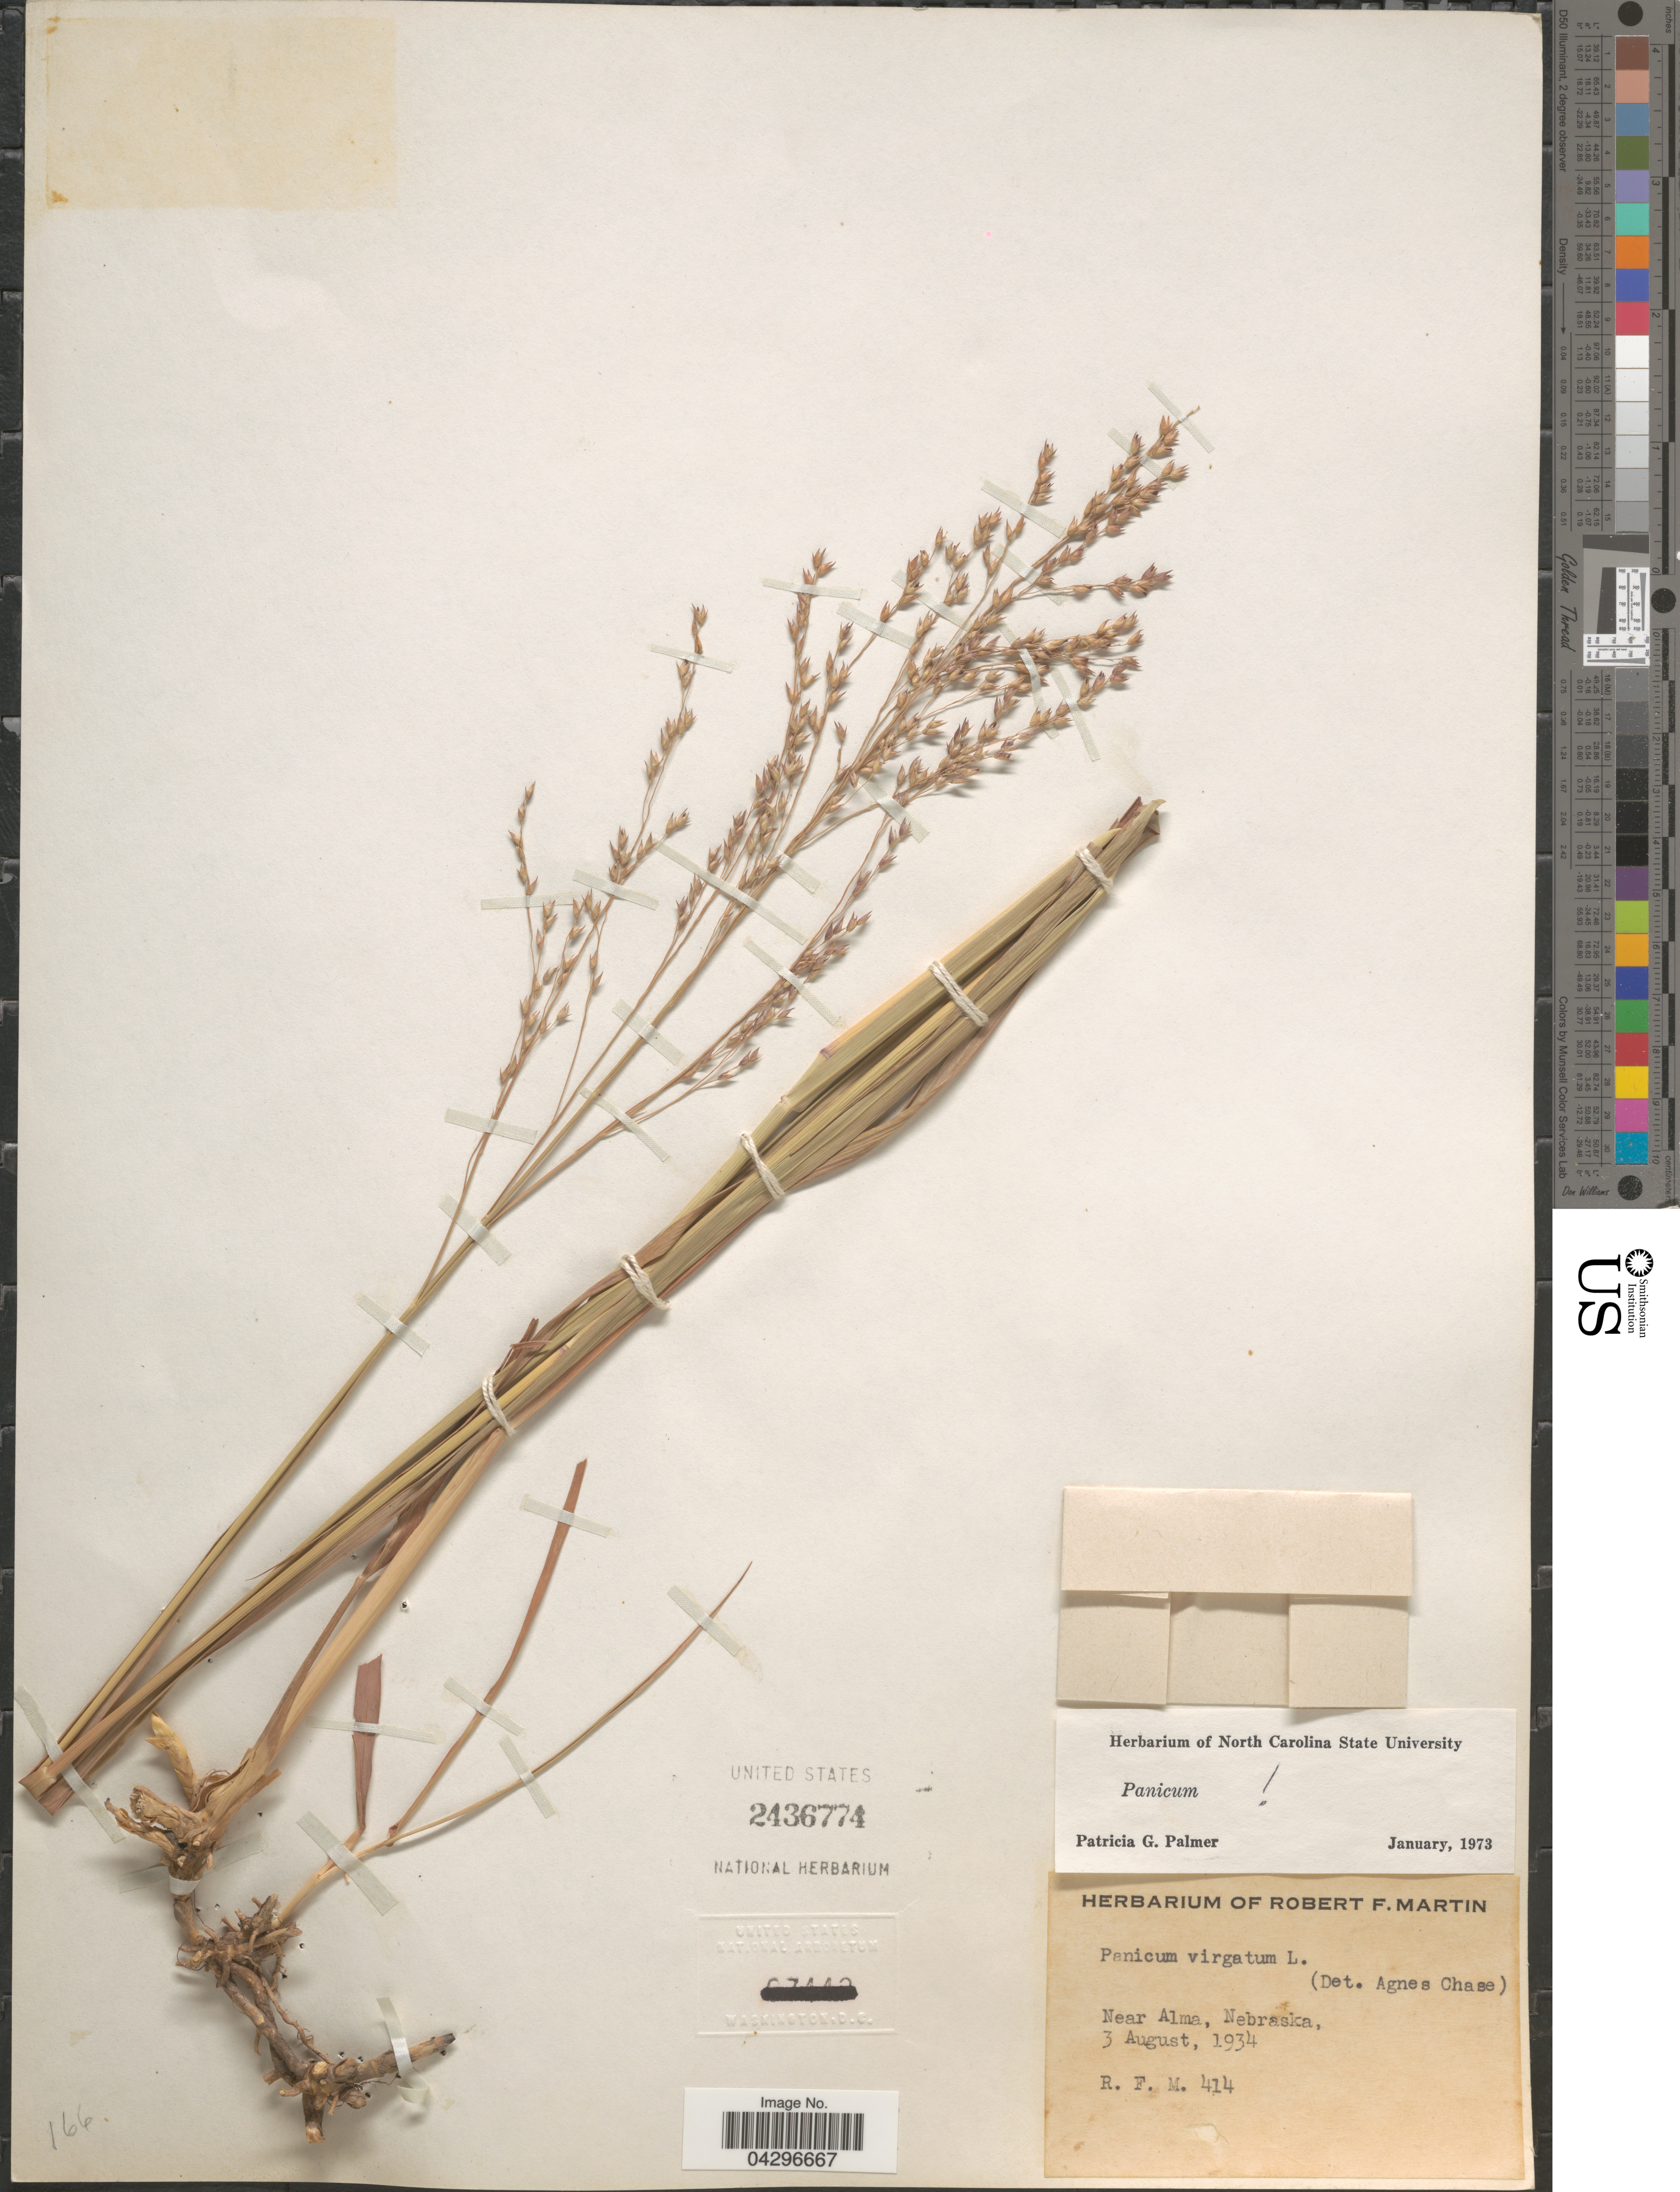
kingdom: Plantae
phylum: Tracheophyta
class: Liliopsida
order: Poales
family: Poaceae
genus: Panicum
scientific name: Panicum virgatum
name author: L.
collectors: R. F. Martin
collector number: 414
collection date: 1934-08-03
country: United States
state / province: Nebraska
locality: Near Alma.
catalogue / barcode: US 2436774